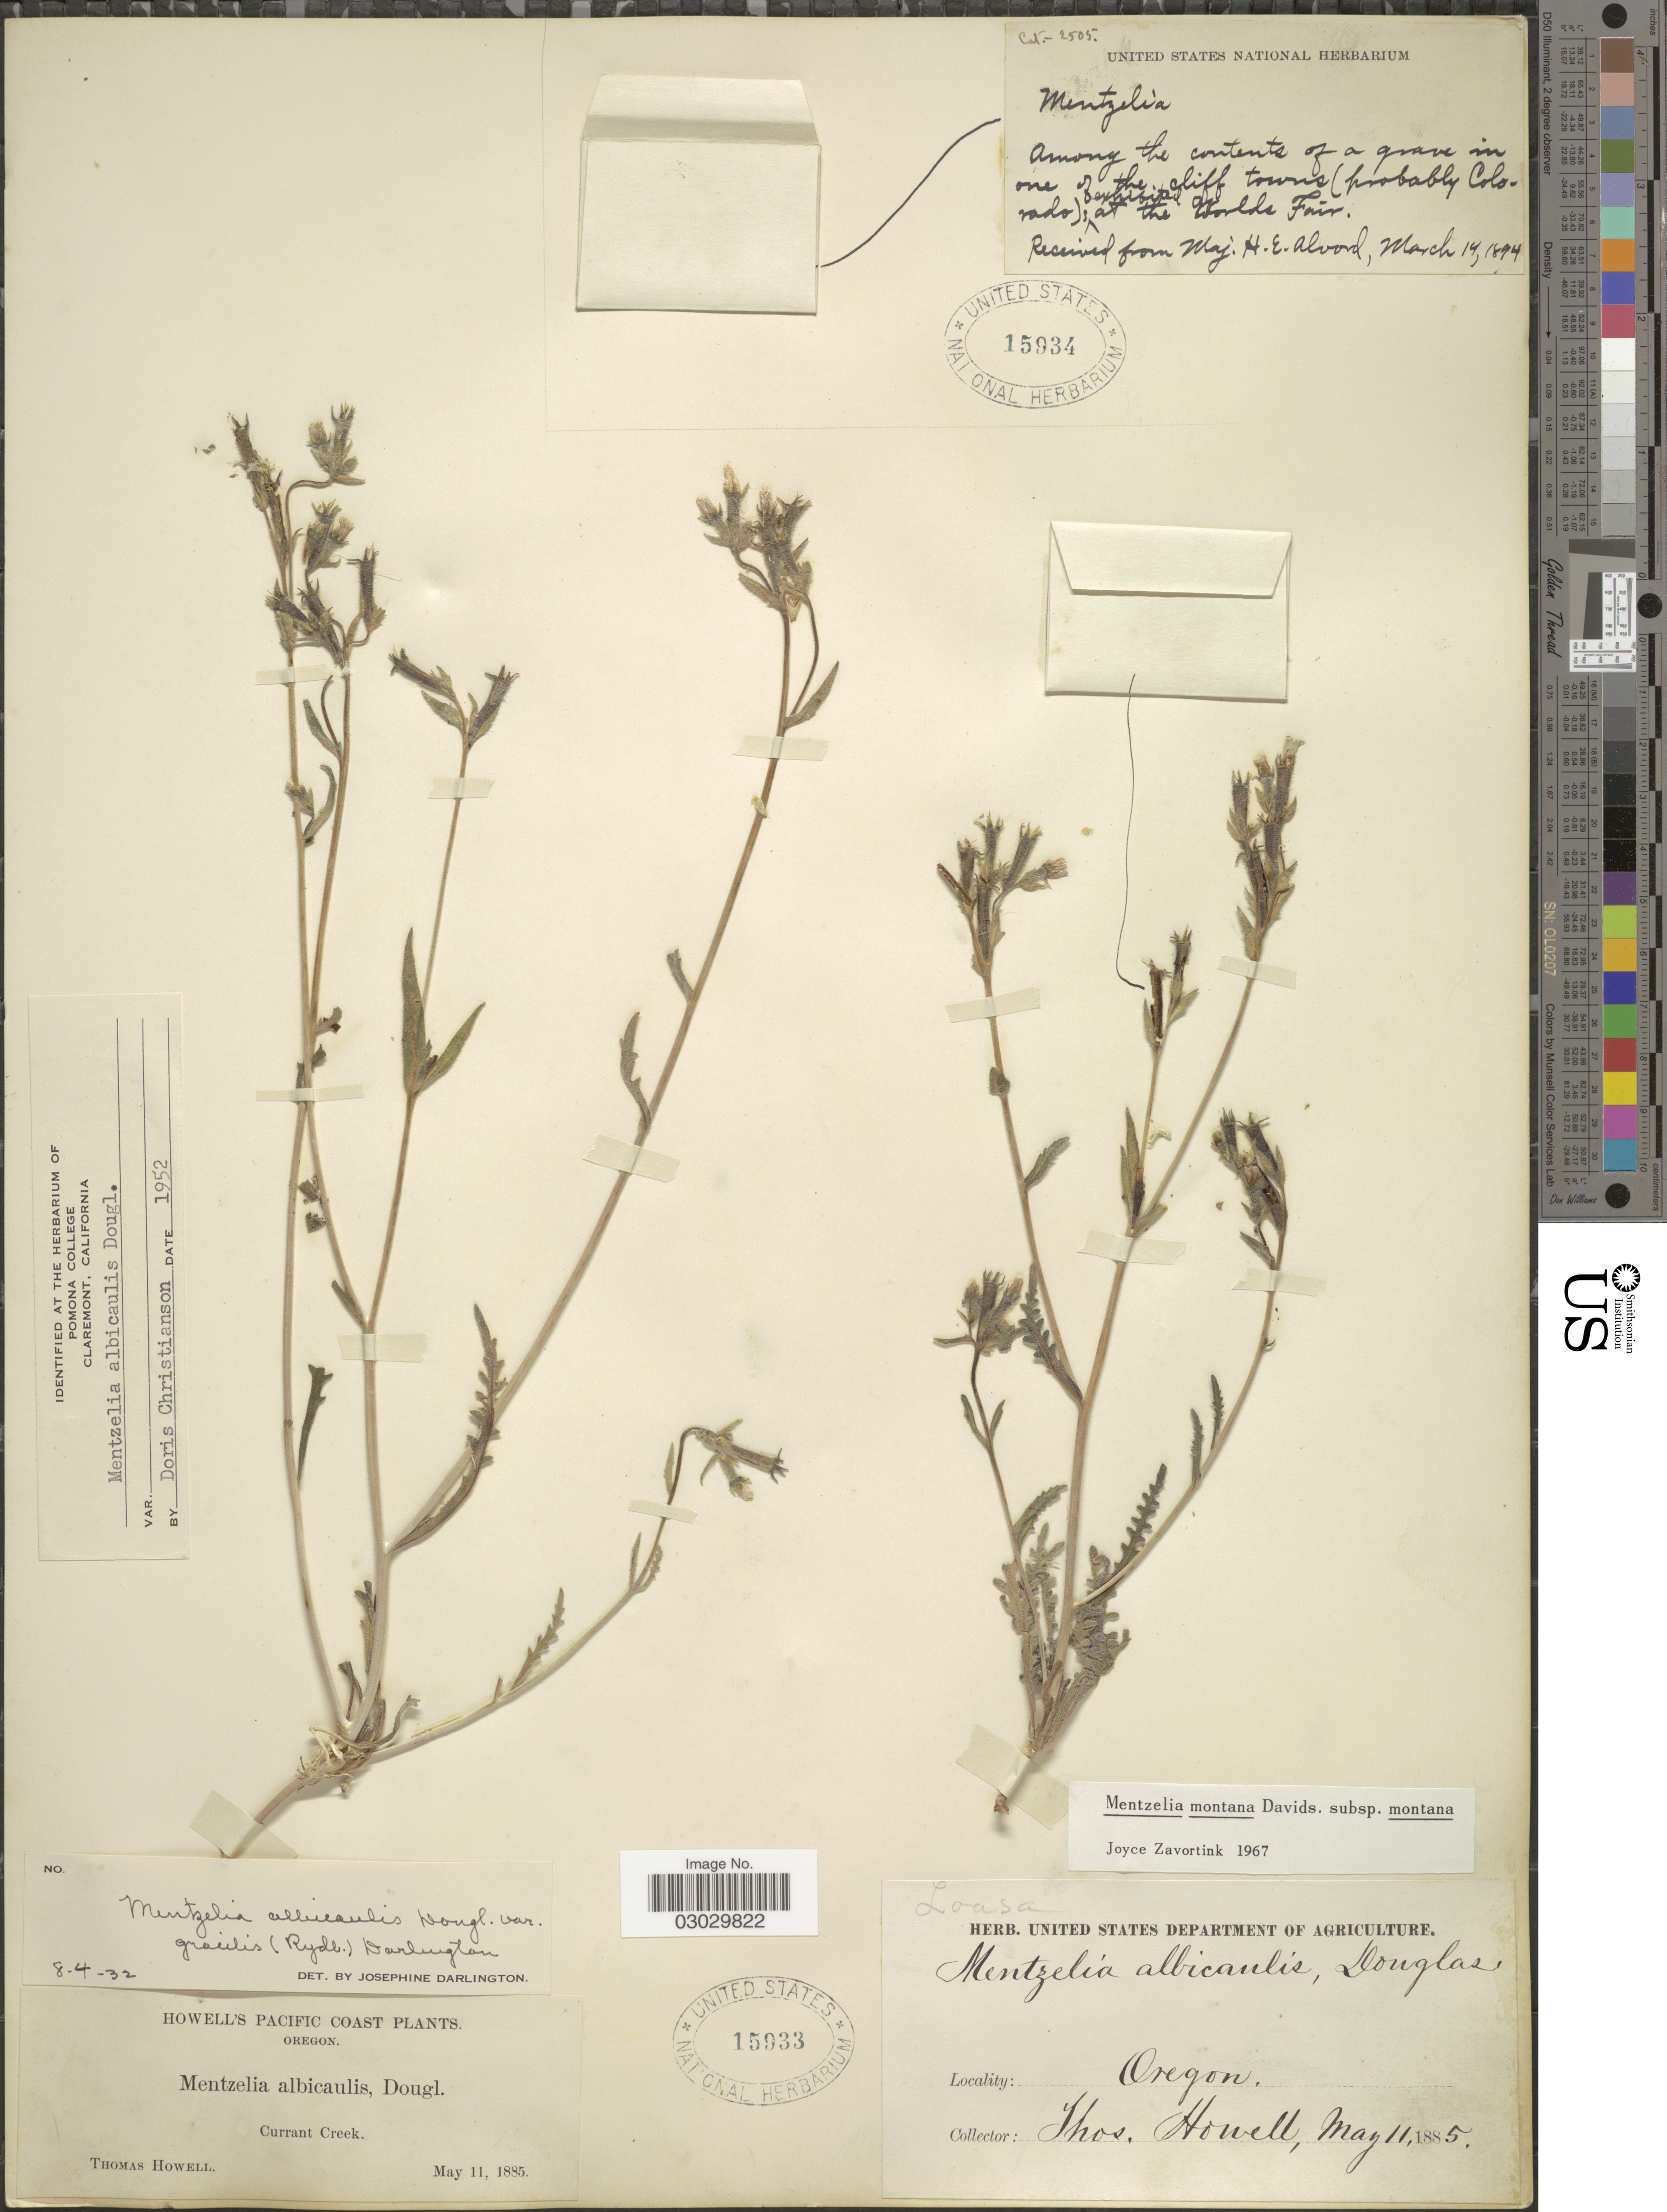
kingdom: Plantae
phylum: Tracheophyta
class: Magnoliopsida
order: Cornales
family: Loasaceae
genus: Mentzelia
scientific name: Mentzelia montana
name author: (Davidson) Davidson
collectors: H. Alvord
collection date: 1894-03-14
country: United States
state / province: Colorado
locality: Among the contents of a grave in one of the cliff towns (probably Colorado), exhibited at the Worlds Fair.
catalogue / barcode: US 15934-2